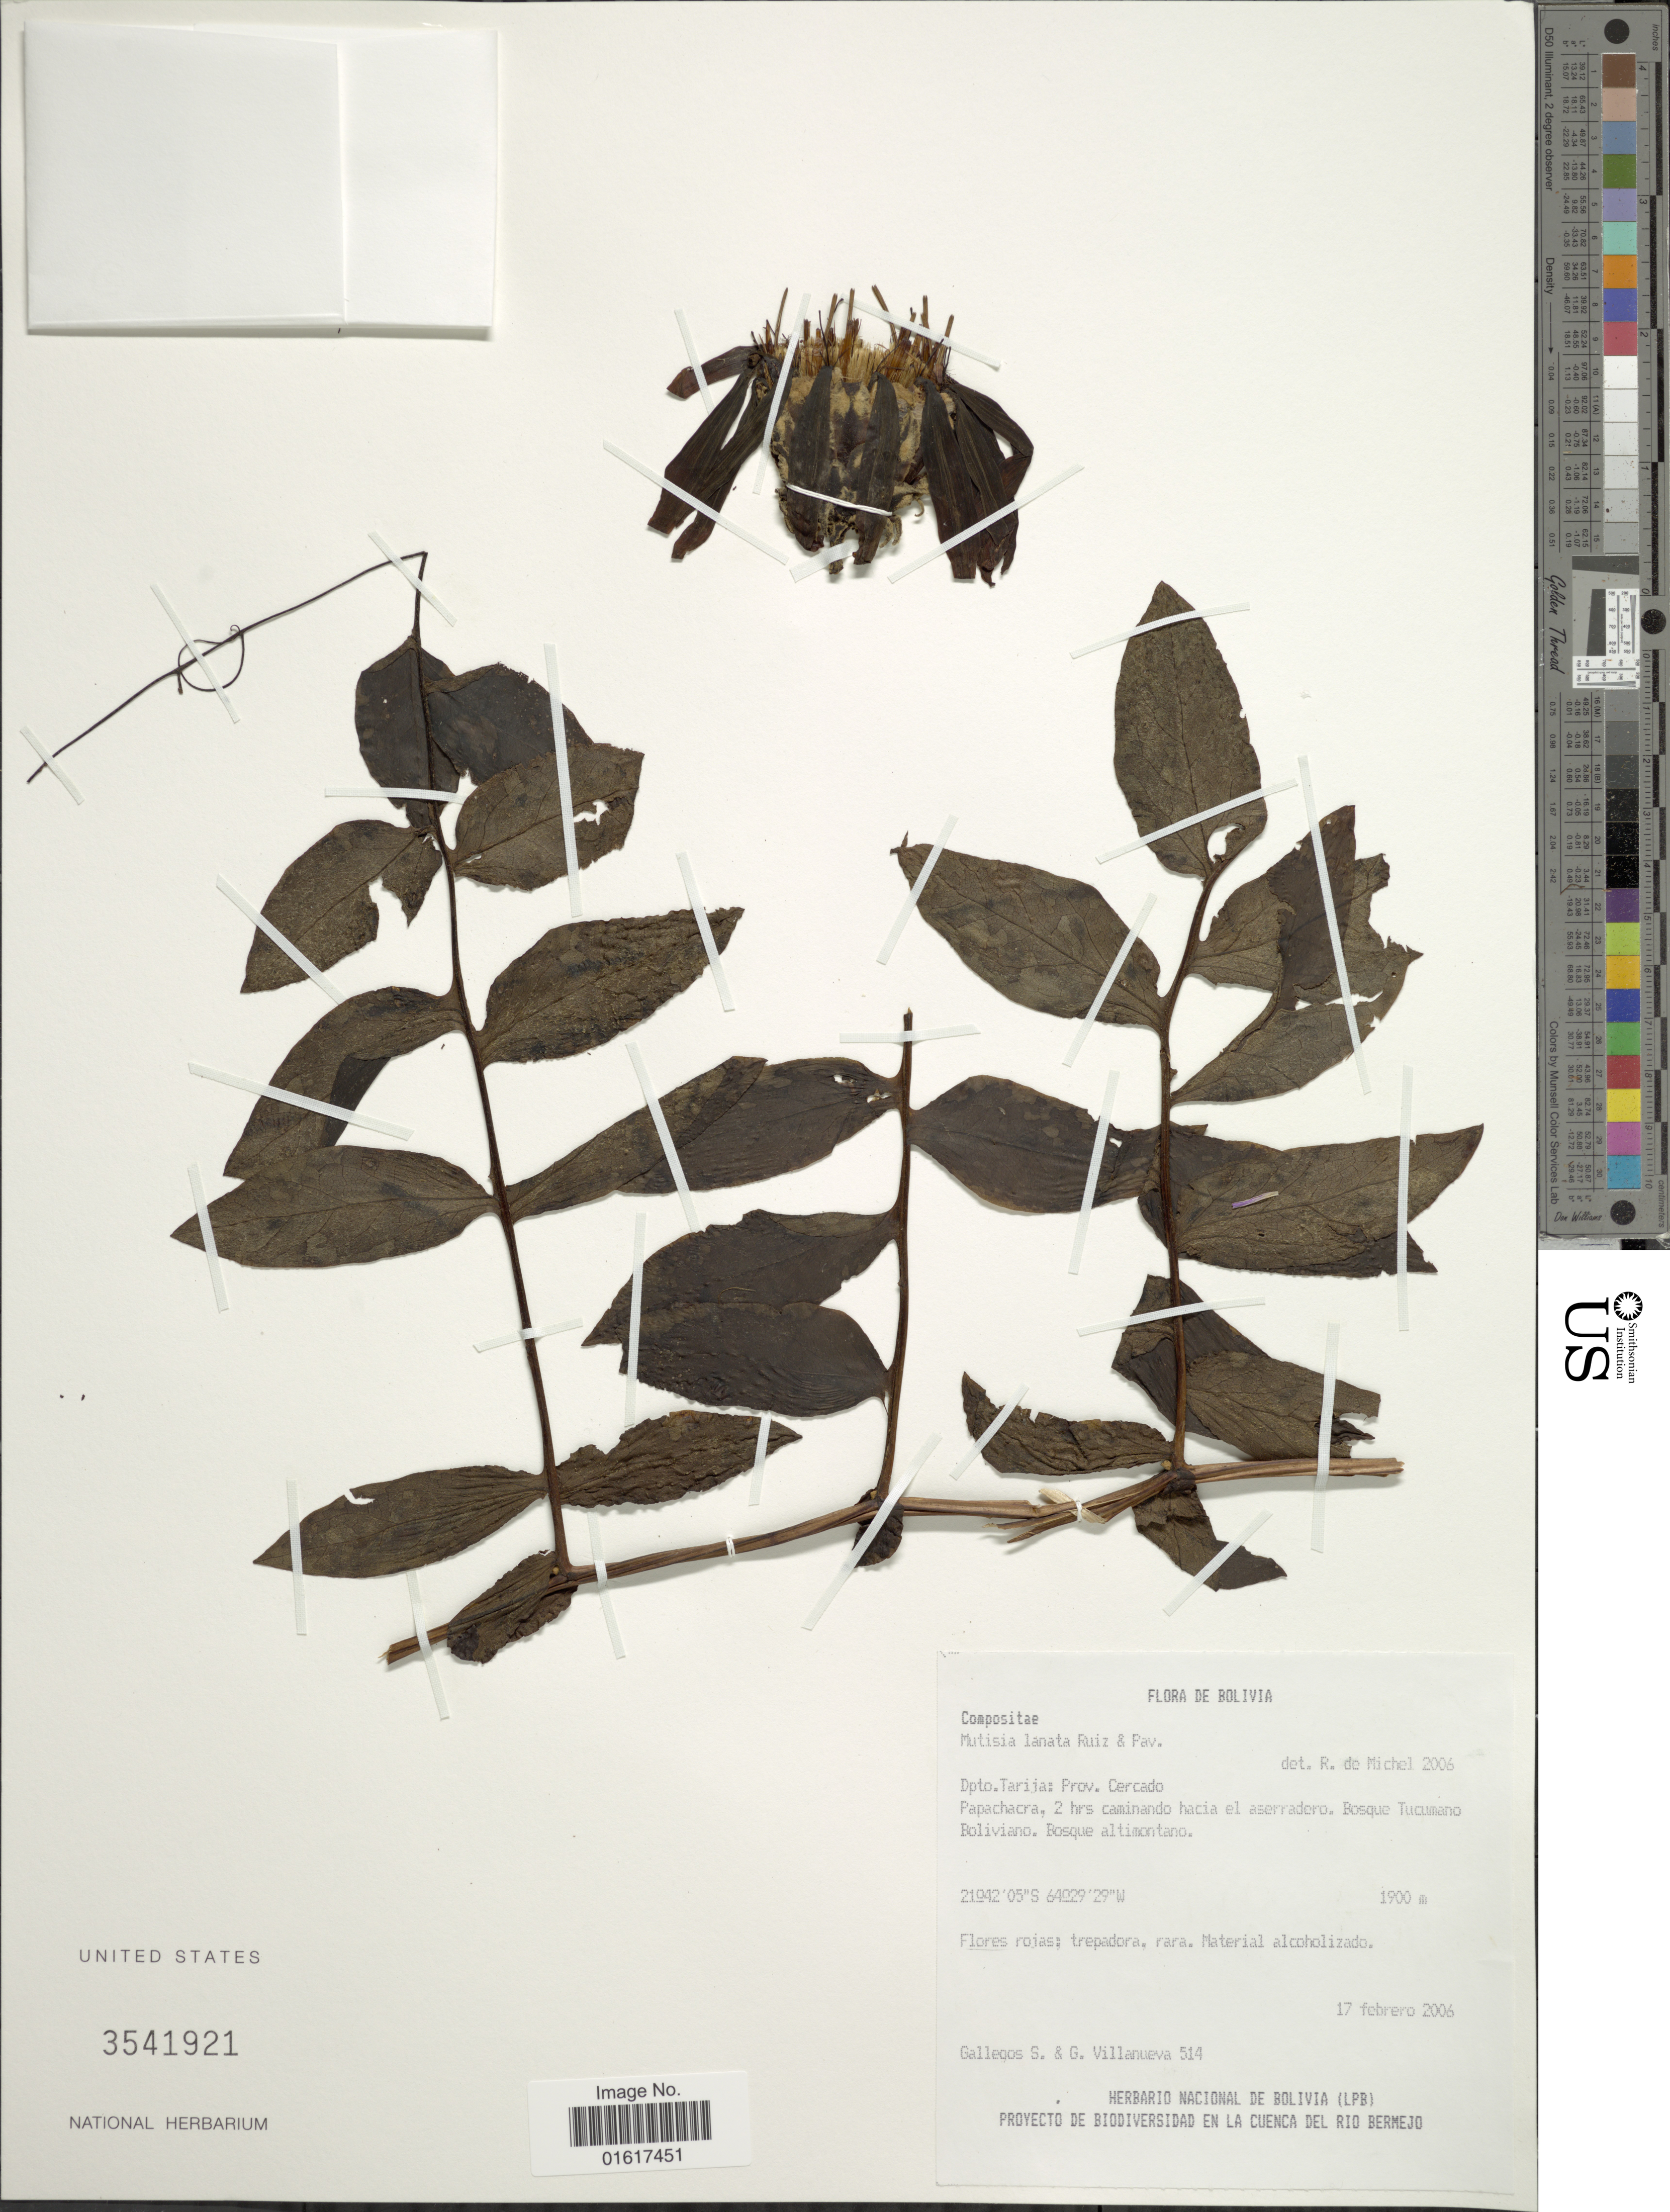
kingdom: Plantae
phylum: Tracheophyta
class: Magnoliopsida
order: Asterales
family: Asteraceae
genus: Mutisia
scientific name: Mutisia lanata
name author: Ruiz & Pav.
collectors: S. Gallegos & G. Villanueva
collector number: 514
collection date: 2006-02-17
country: Bolivia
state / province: Tarija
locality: Prov. Cercado. Papachacra, 2 hrs caminando hacia el aserradero. Bosque Tucumano Boliviano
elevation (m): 1900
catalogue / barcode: US 3541921